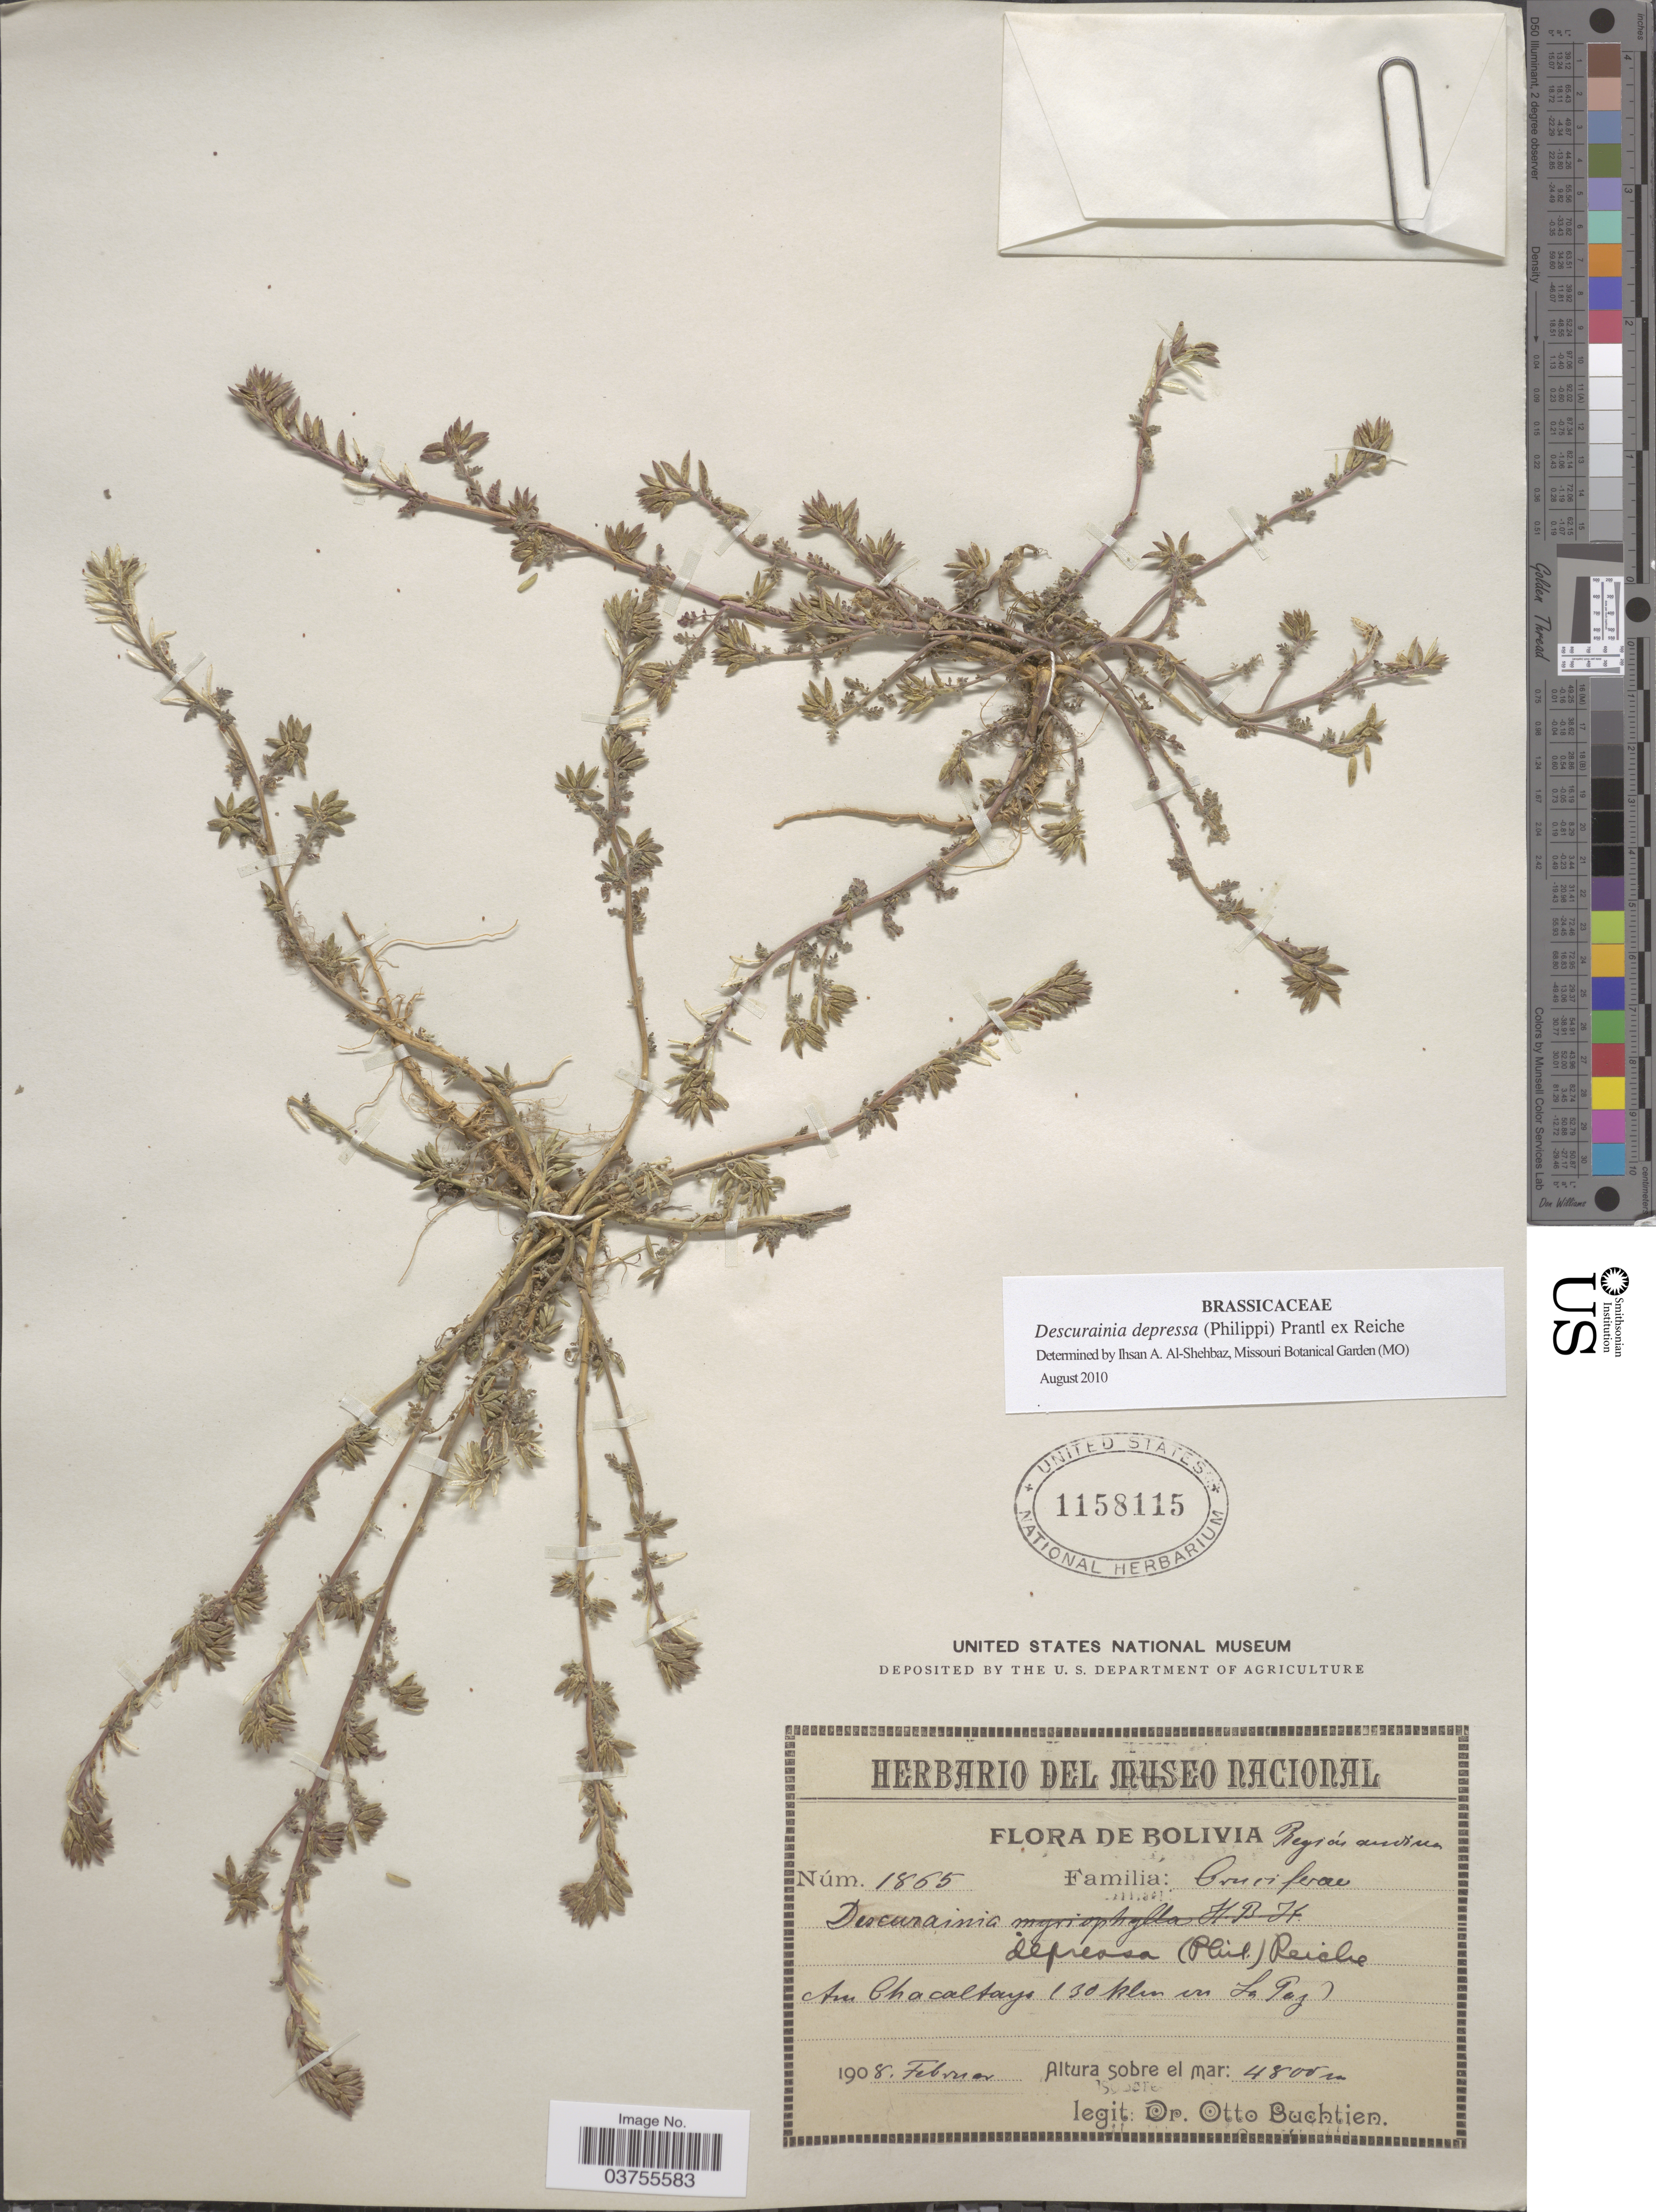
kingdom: Plantae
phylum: Tracheophyta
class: Magnoliopsida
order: Brassicales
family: Brassicaceae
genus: Descurainia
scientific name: Descurainia depressa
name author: (Phil. & C.A. Mey.) Prantl ex Reiche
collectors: O. Buchtien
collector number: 1865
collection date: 1908-02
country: Bolivia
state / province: La Paz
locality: Región andina. Am Chacaltayo (30 klm en La Paz).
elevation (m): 4800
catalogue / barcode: US 1158115